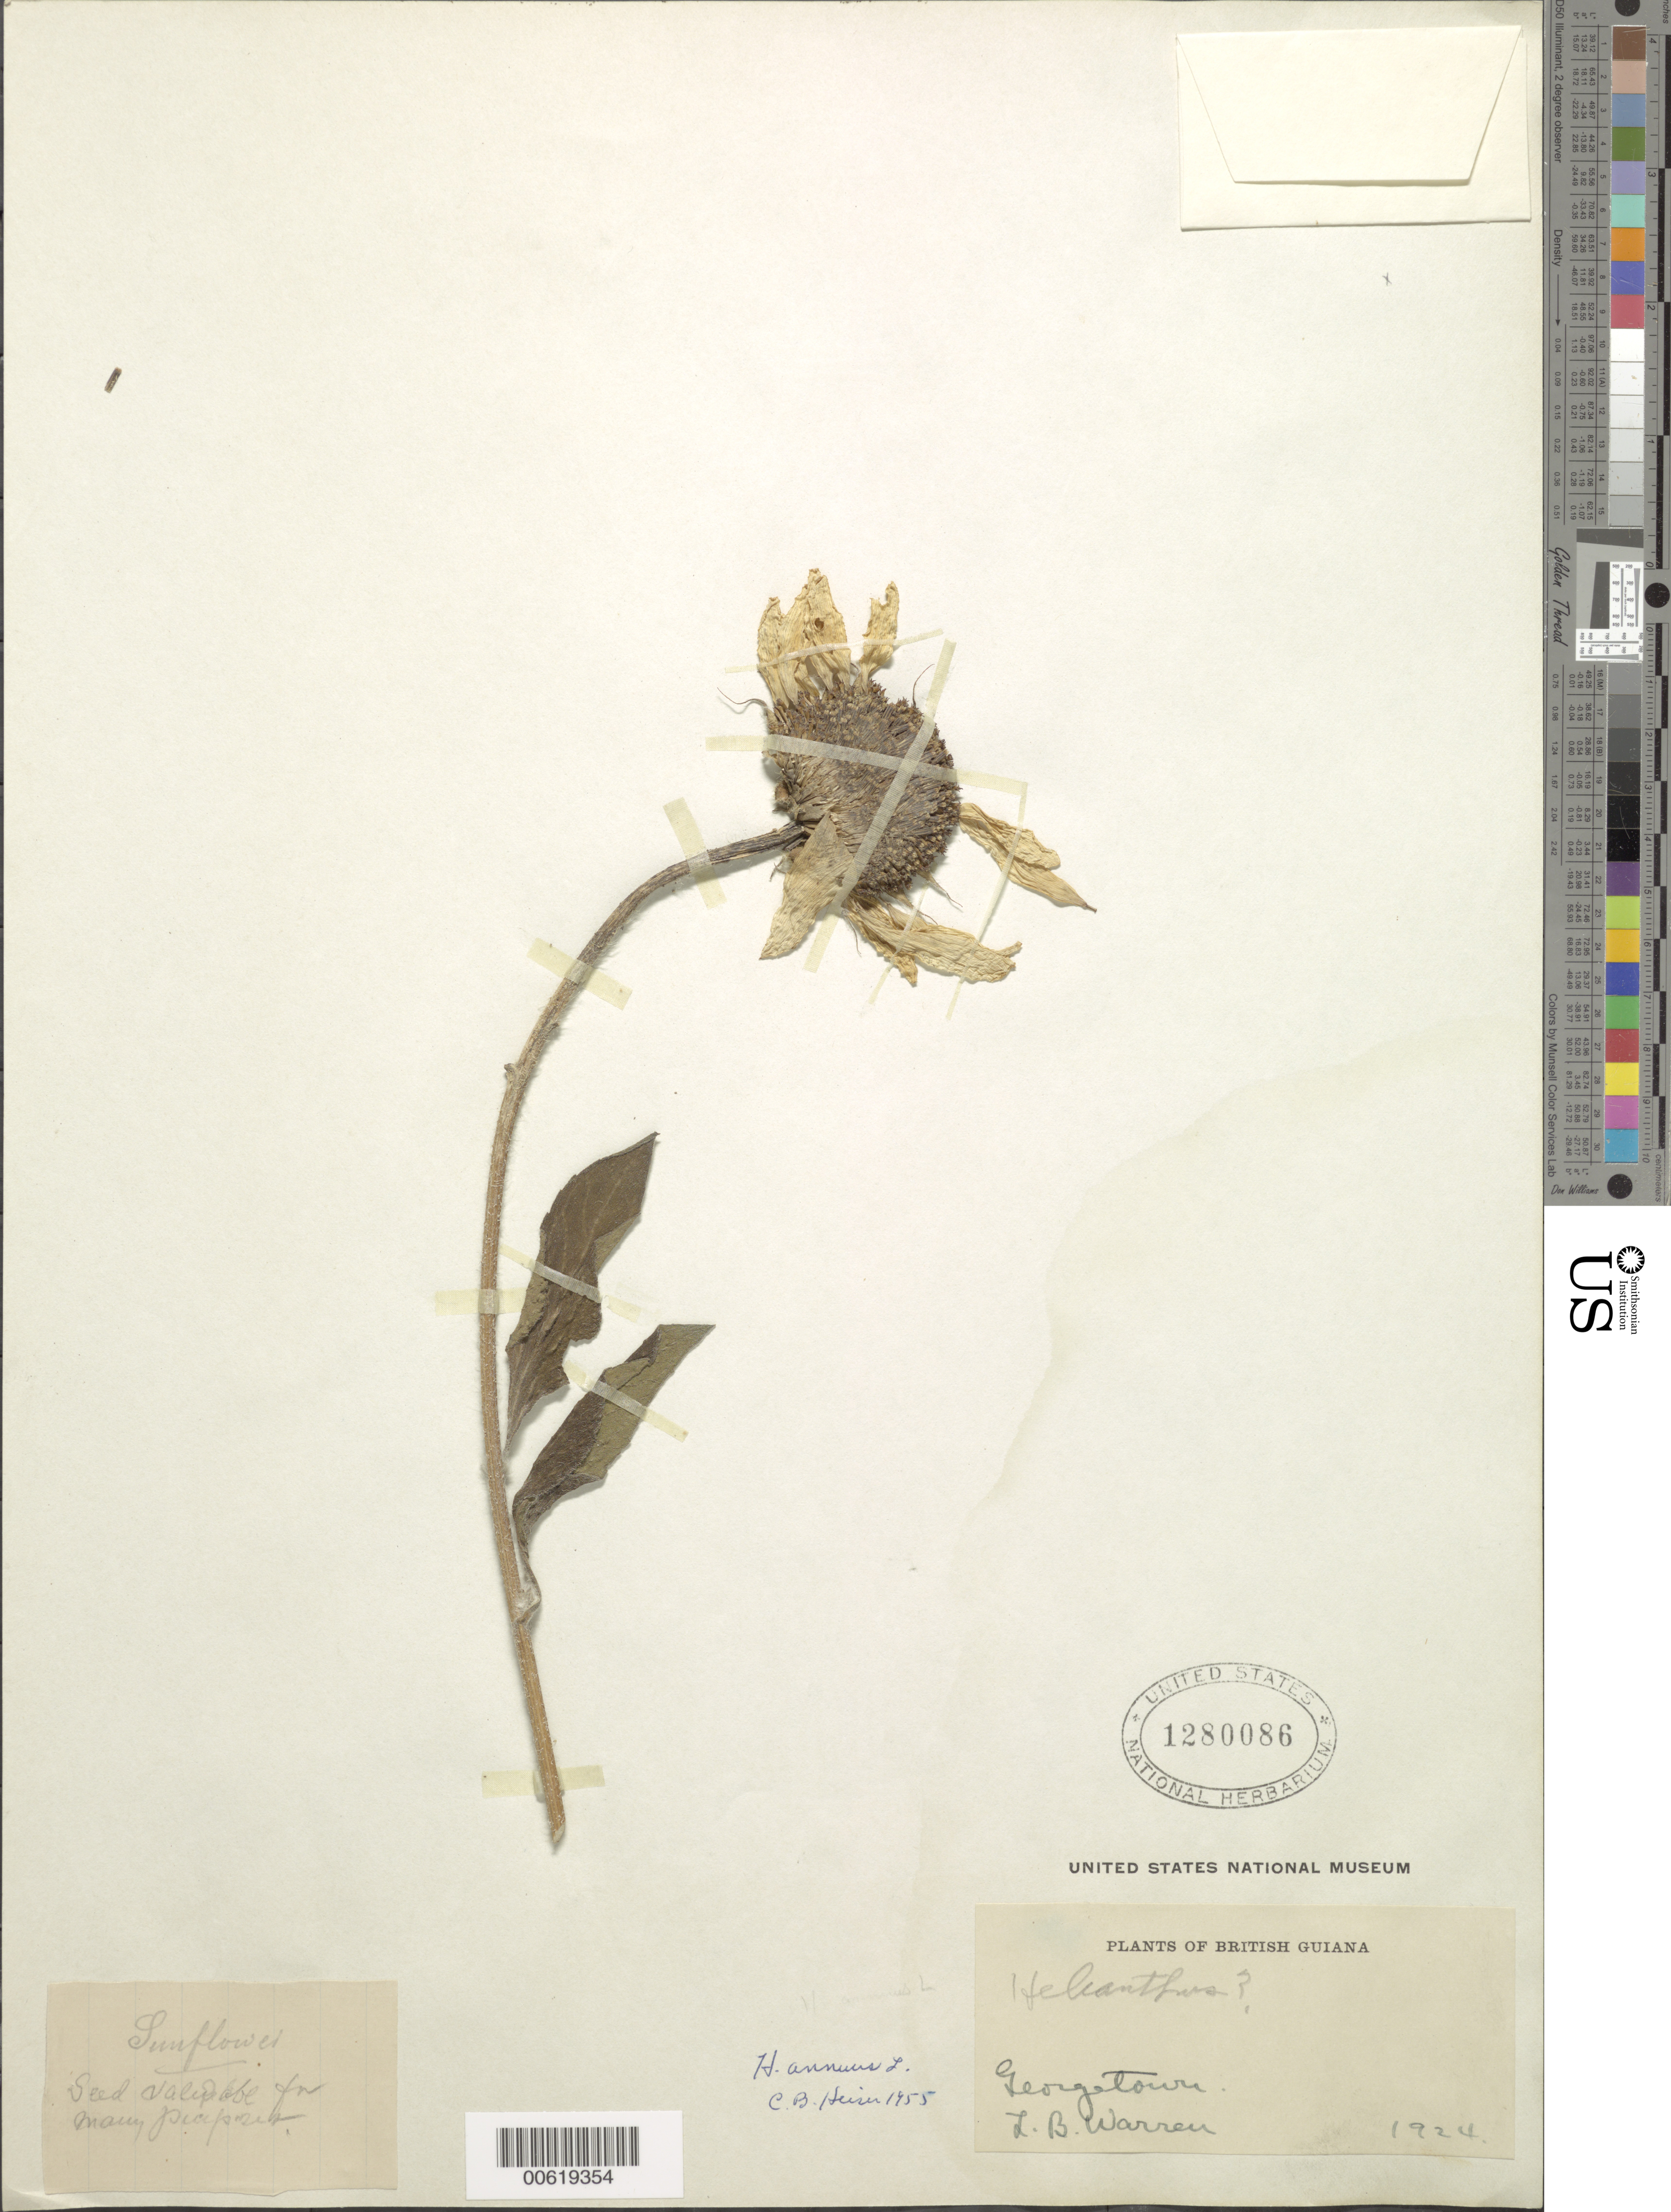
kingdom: Plantae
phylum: Tracheophyta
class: Magnoliopsida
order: Asterales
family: Asteraceae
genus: Helianthus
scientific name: Helianthus sp.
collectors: L. Warren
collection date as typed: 1924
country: Guyana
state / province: Demerara-Mahaica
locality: Georgetown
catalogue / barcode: US 1280086